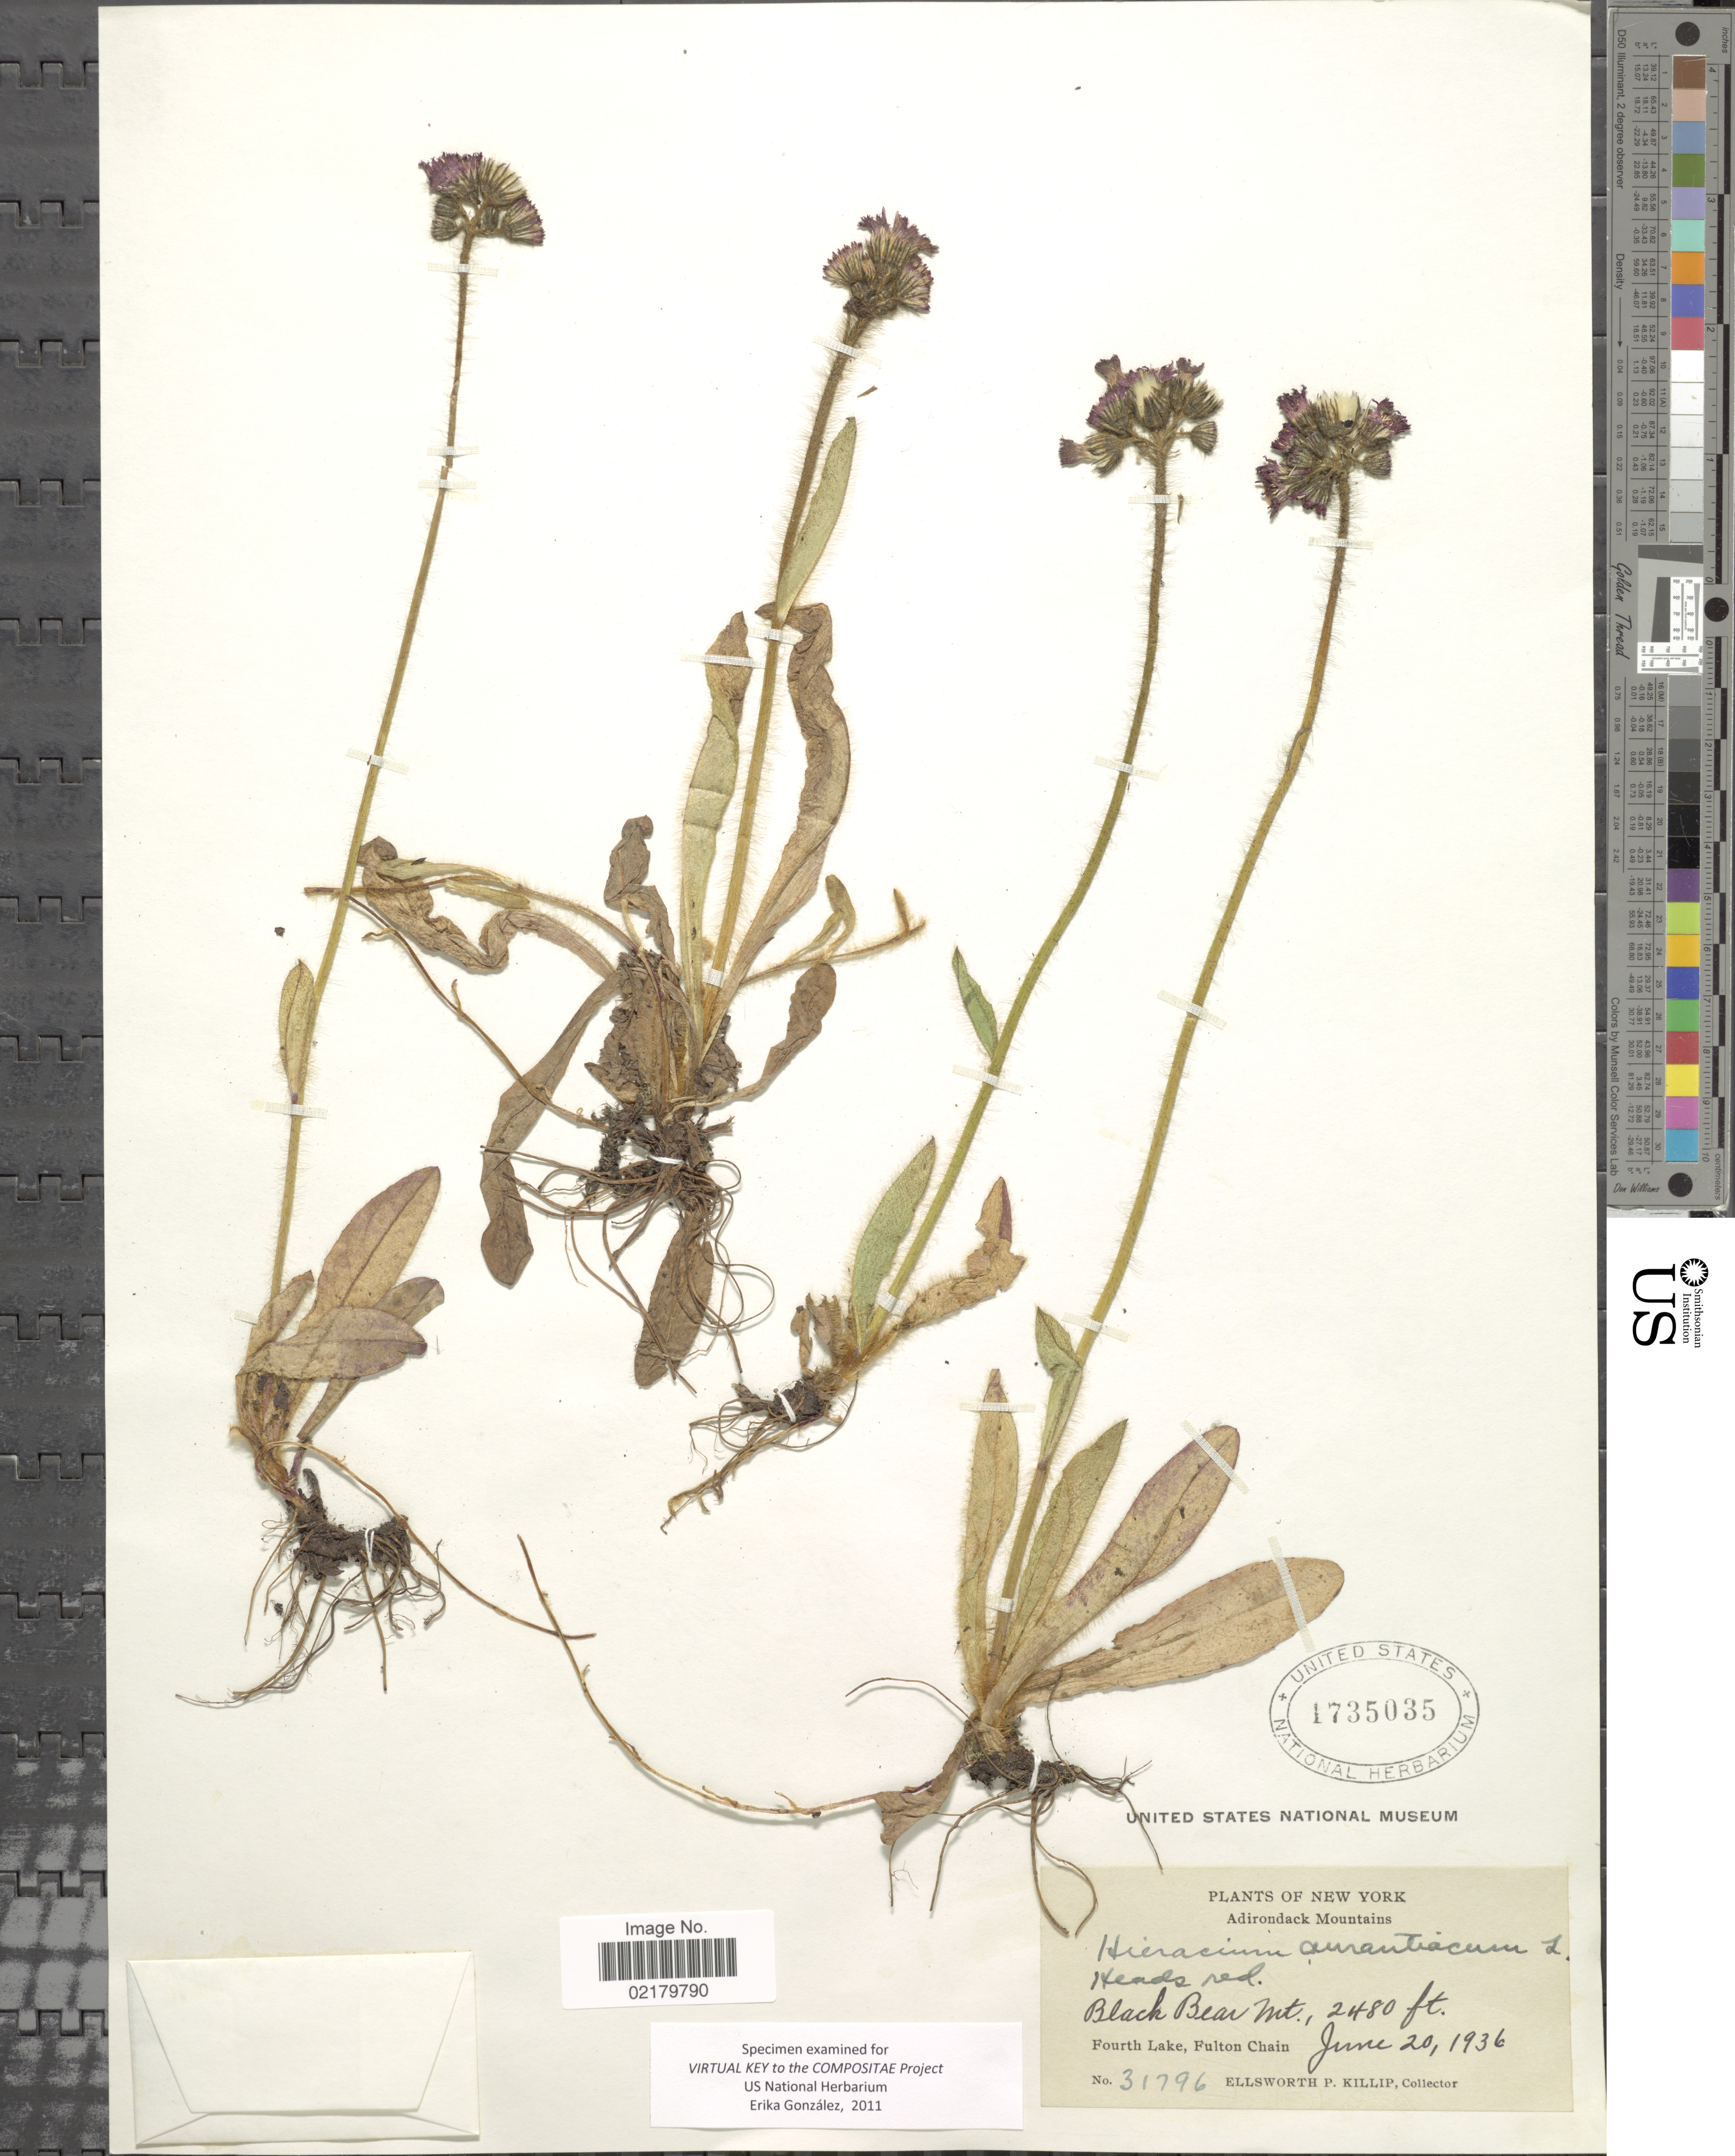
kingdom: Plantae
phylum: Tracheophyta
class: Magnoliopsida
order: Asterales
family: Asteraceae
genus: Pilosella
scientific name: Pilosella aurantiaca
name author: (L.) F.W. Schultz & Sch. Bip.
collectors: E. P. Killip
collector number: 31796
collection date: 1936-06-20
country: United States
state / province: New York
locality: Adirondack Mountains, Black Bear Mt., Fourth Lake, Fulton Chain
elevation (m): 756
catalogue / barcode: US 1735035